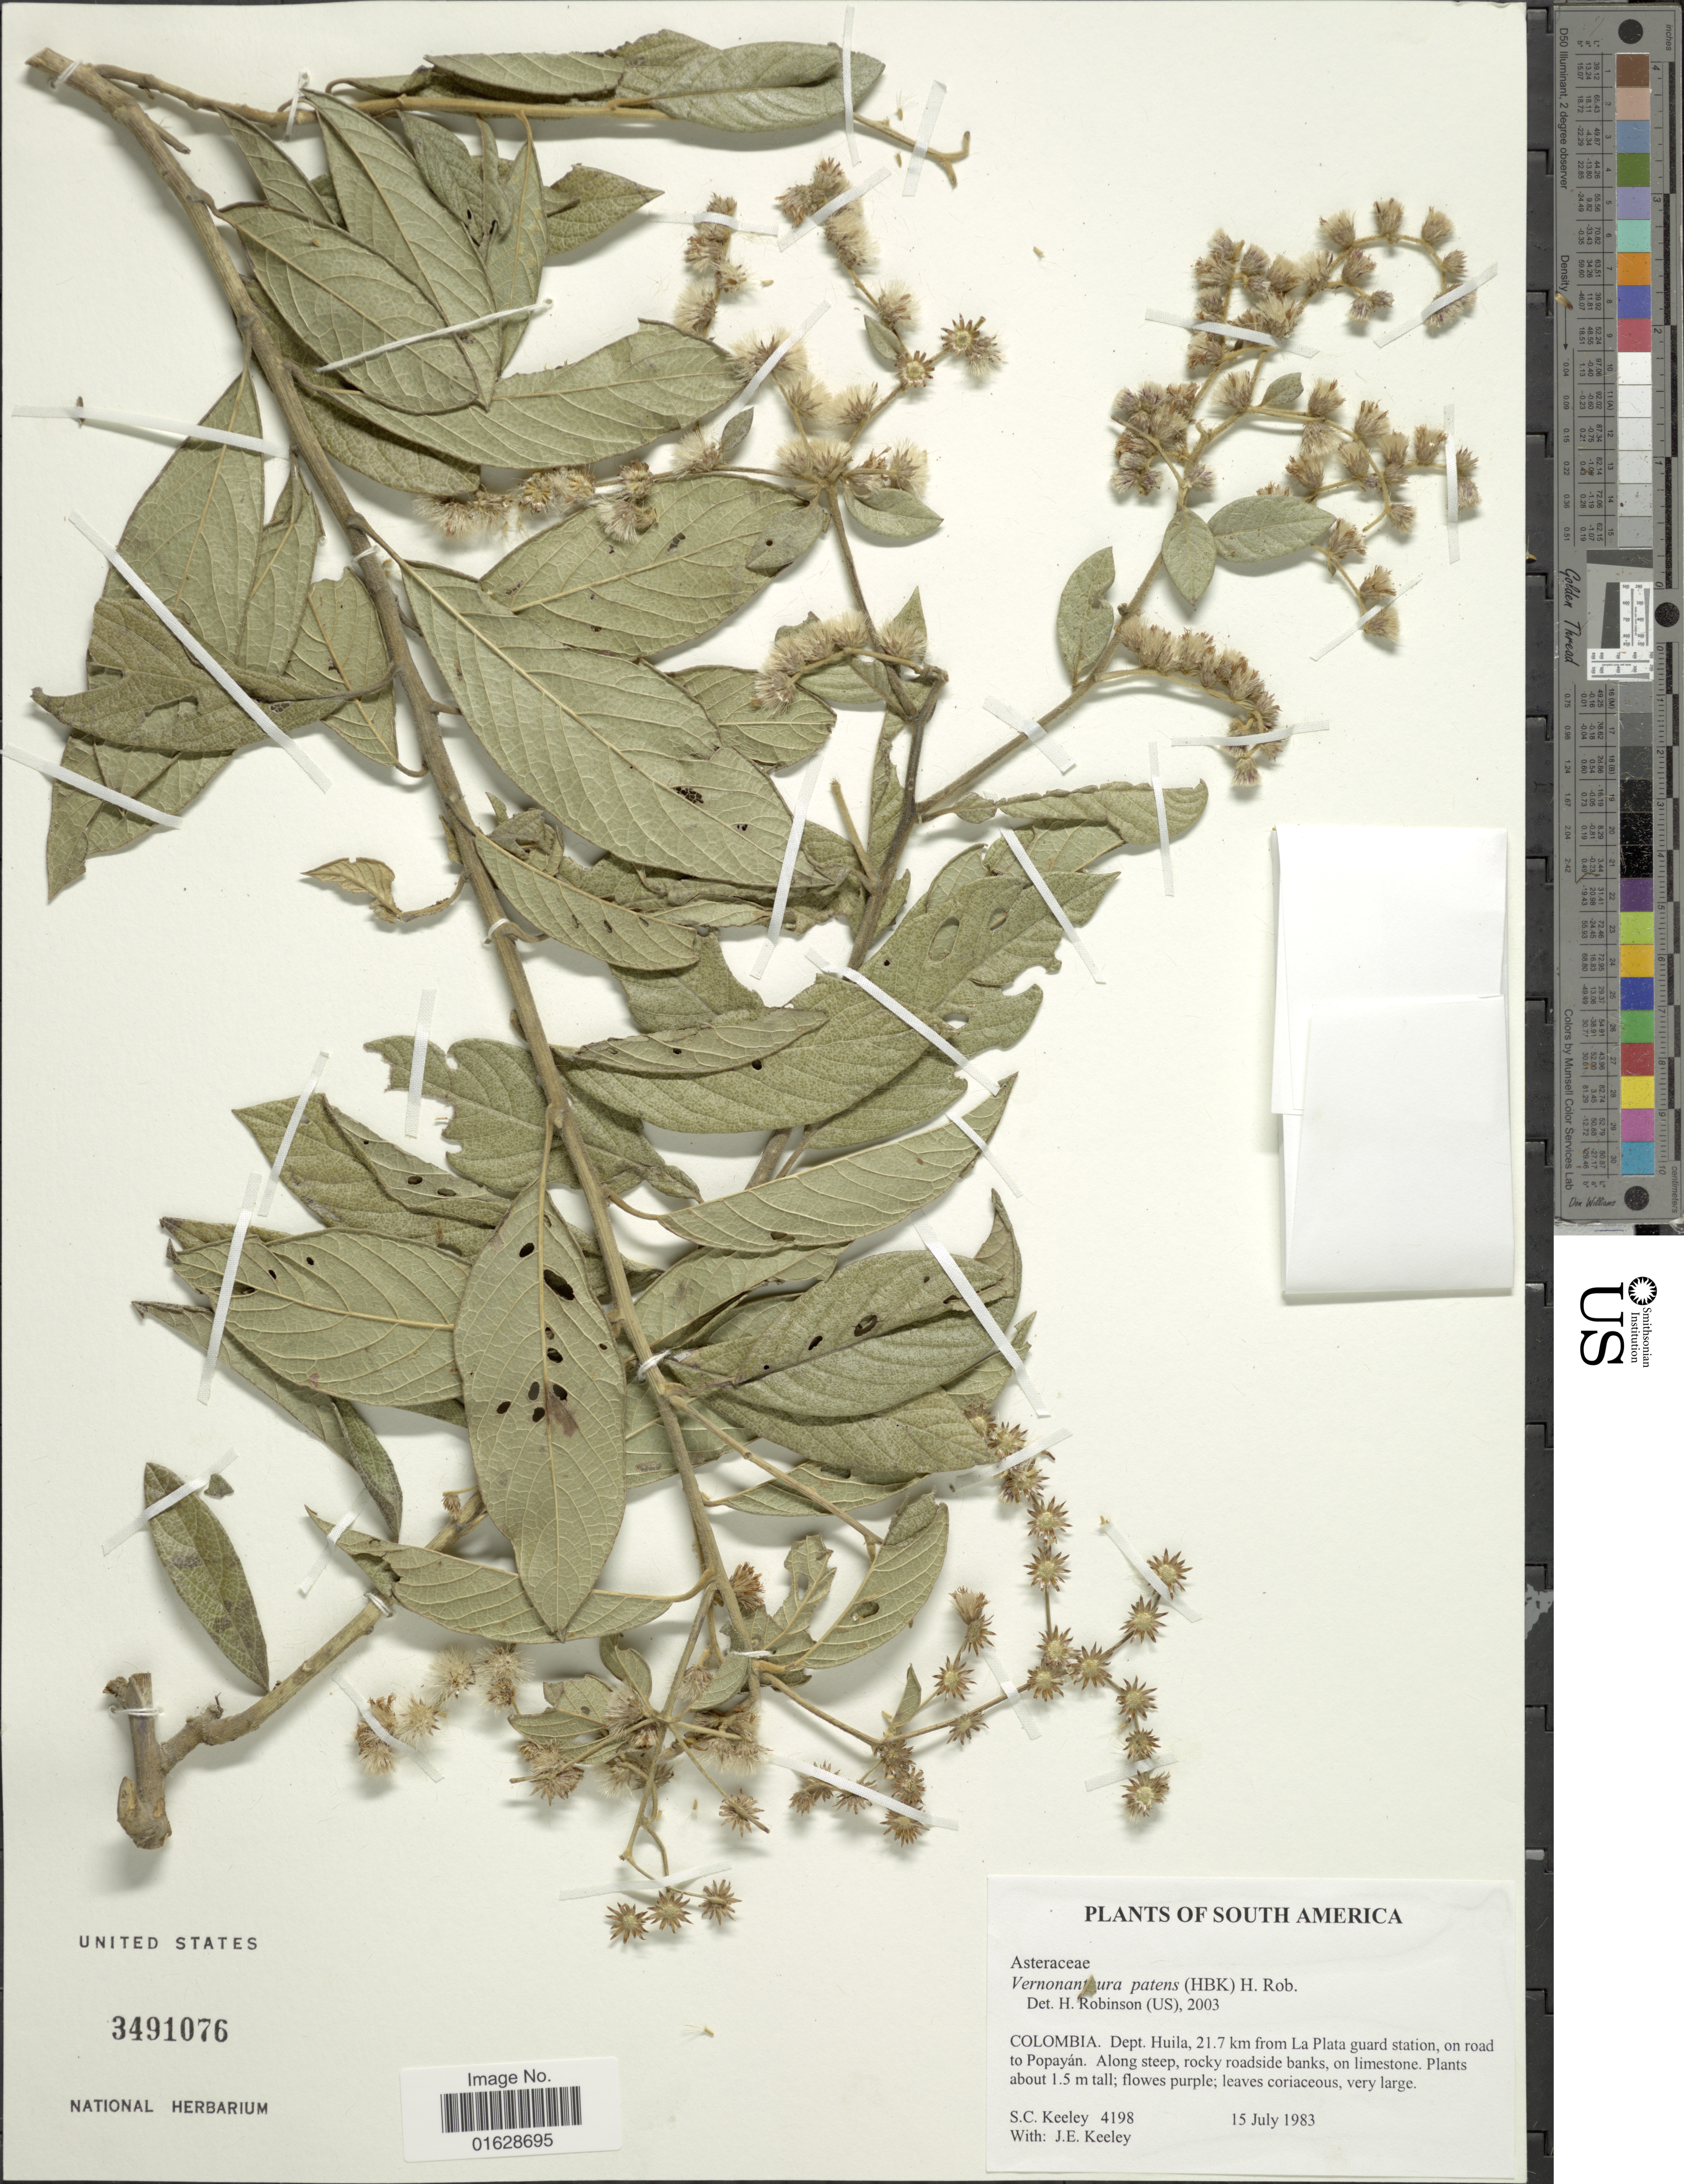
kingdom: Plantae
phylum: Tracheophyta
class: Magnoliopsida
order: Asterales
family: Asteraceae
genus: Lepidaploa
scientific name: Lepidaploa canescens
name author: (Kunth) H. Rob.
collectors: S. C. Keeley & J. E. Keeley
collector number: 4198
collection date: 1983-07-15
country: Colombia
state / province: Huila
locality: South America. Colombia. Dept. Huila, 21.7 km from La Plata guard station, on road to Popayan. Along steep, rocky roadside banks, on limestone.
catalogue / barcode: US 3491076